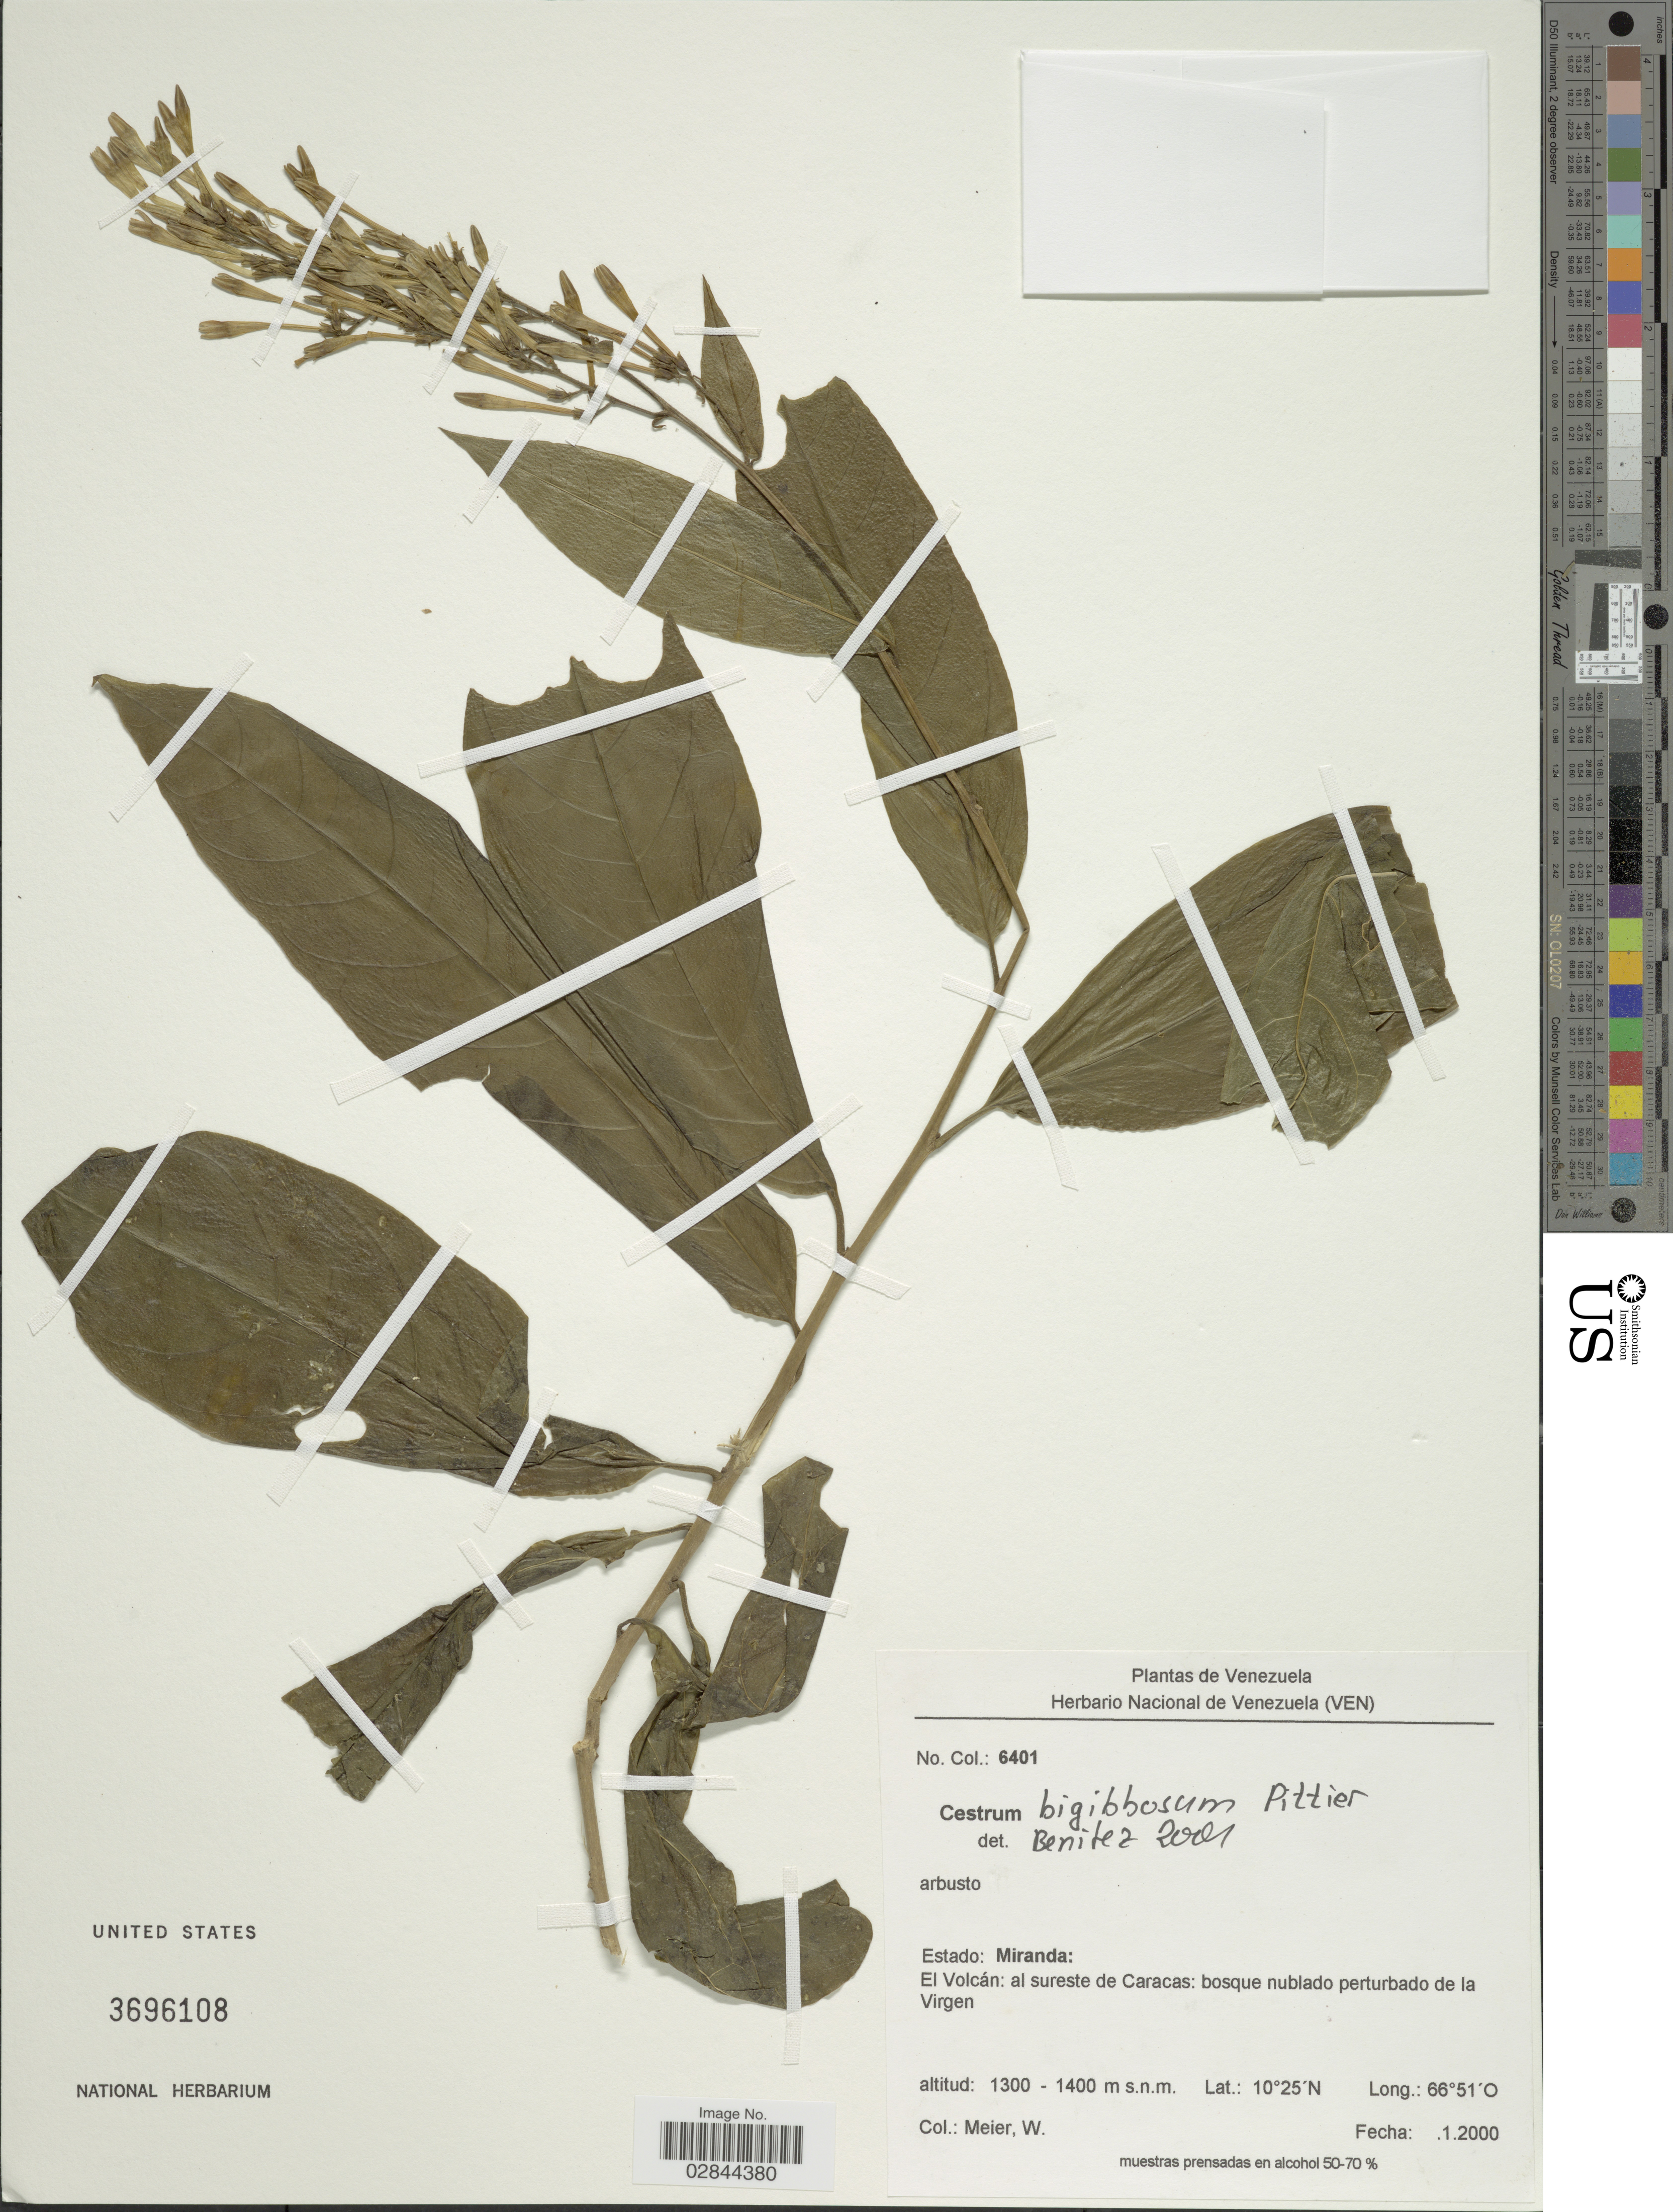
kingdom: Plantae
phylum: Tracheophyta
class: Magnoliopsida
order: Solanales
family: Solanaceae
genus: Cestrum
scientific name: Cestrum bigibbosum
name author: Pittier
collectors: W. Meier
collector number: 6401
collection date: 2000-01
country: Venezuela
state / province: Miranda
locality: El Volcán, al sureste de Caracas, bosque nublado perturbado de la Virgen.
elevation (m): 1300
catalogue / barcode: US 3696108